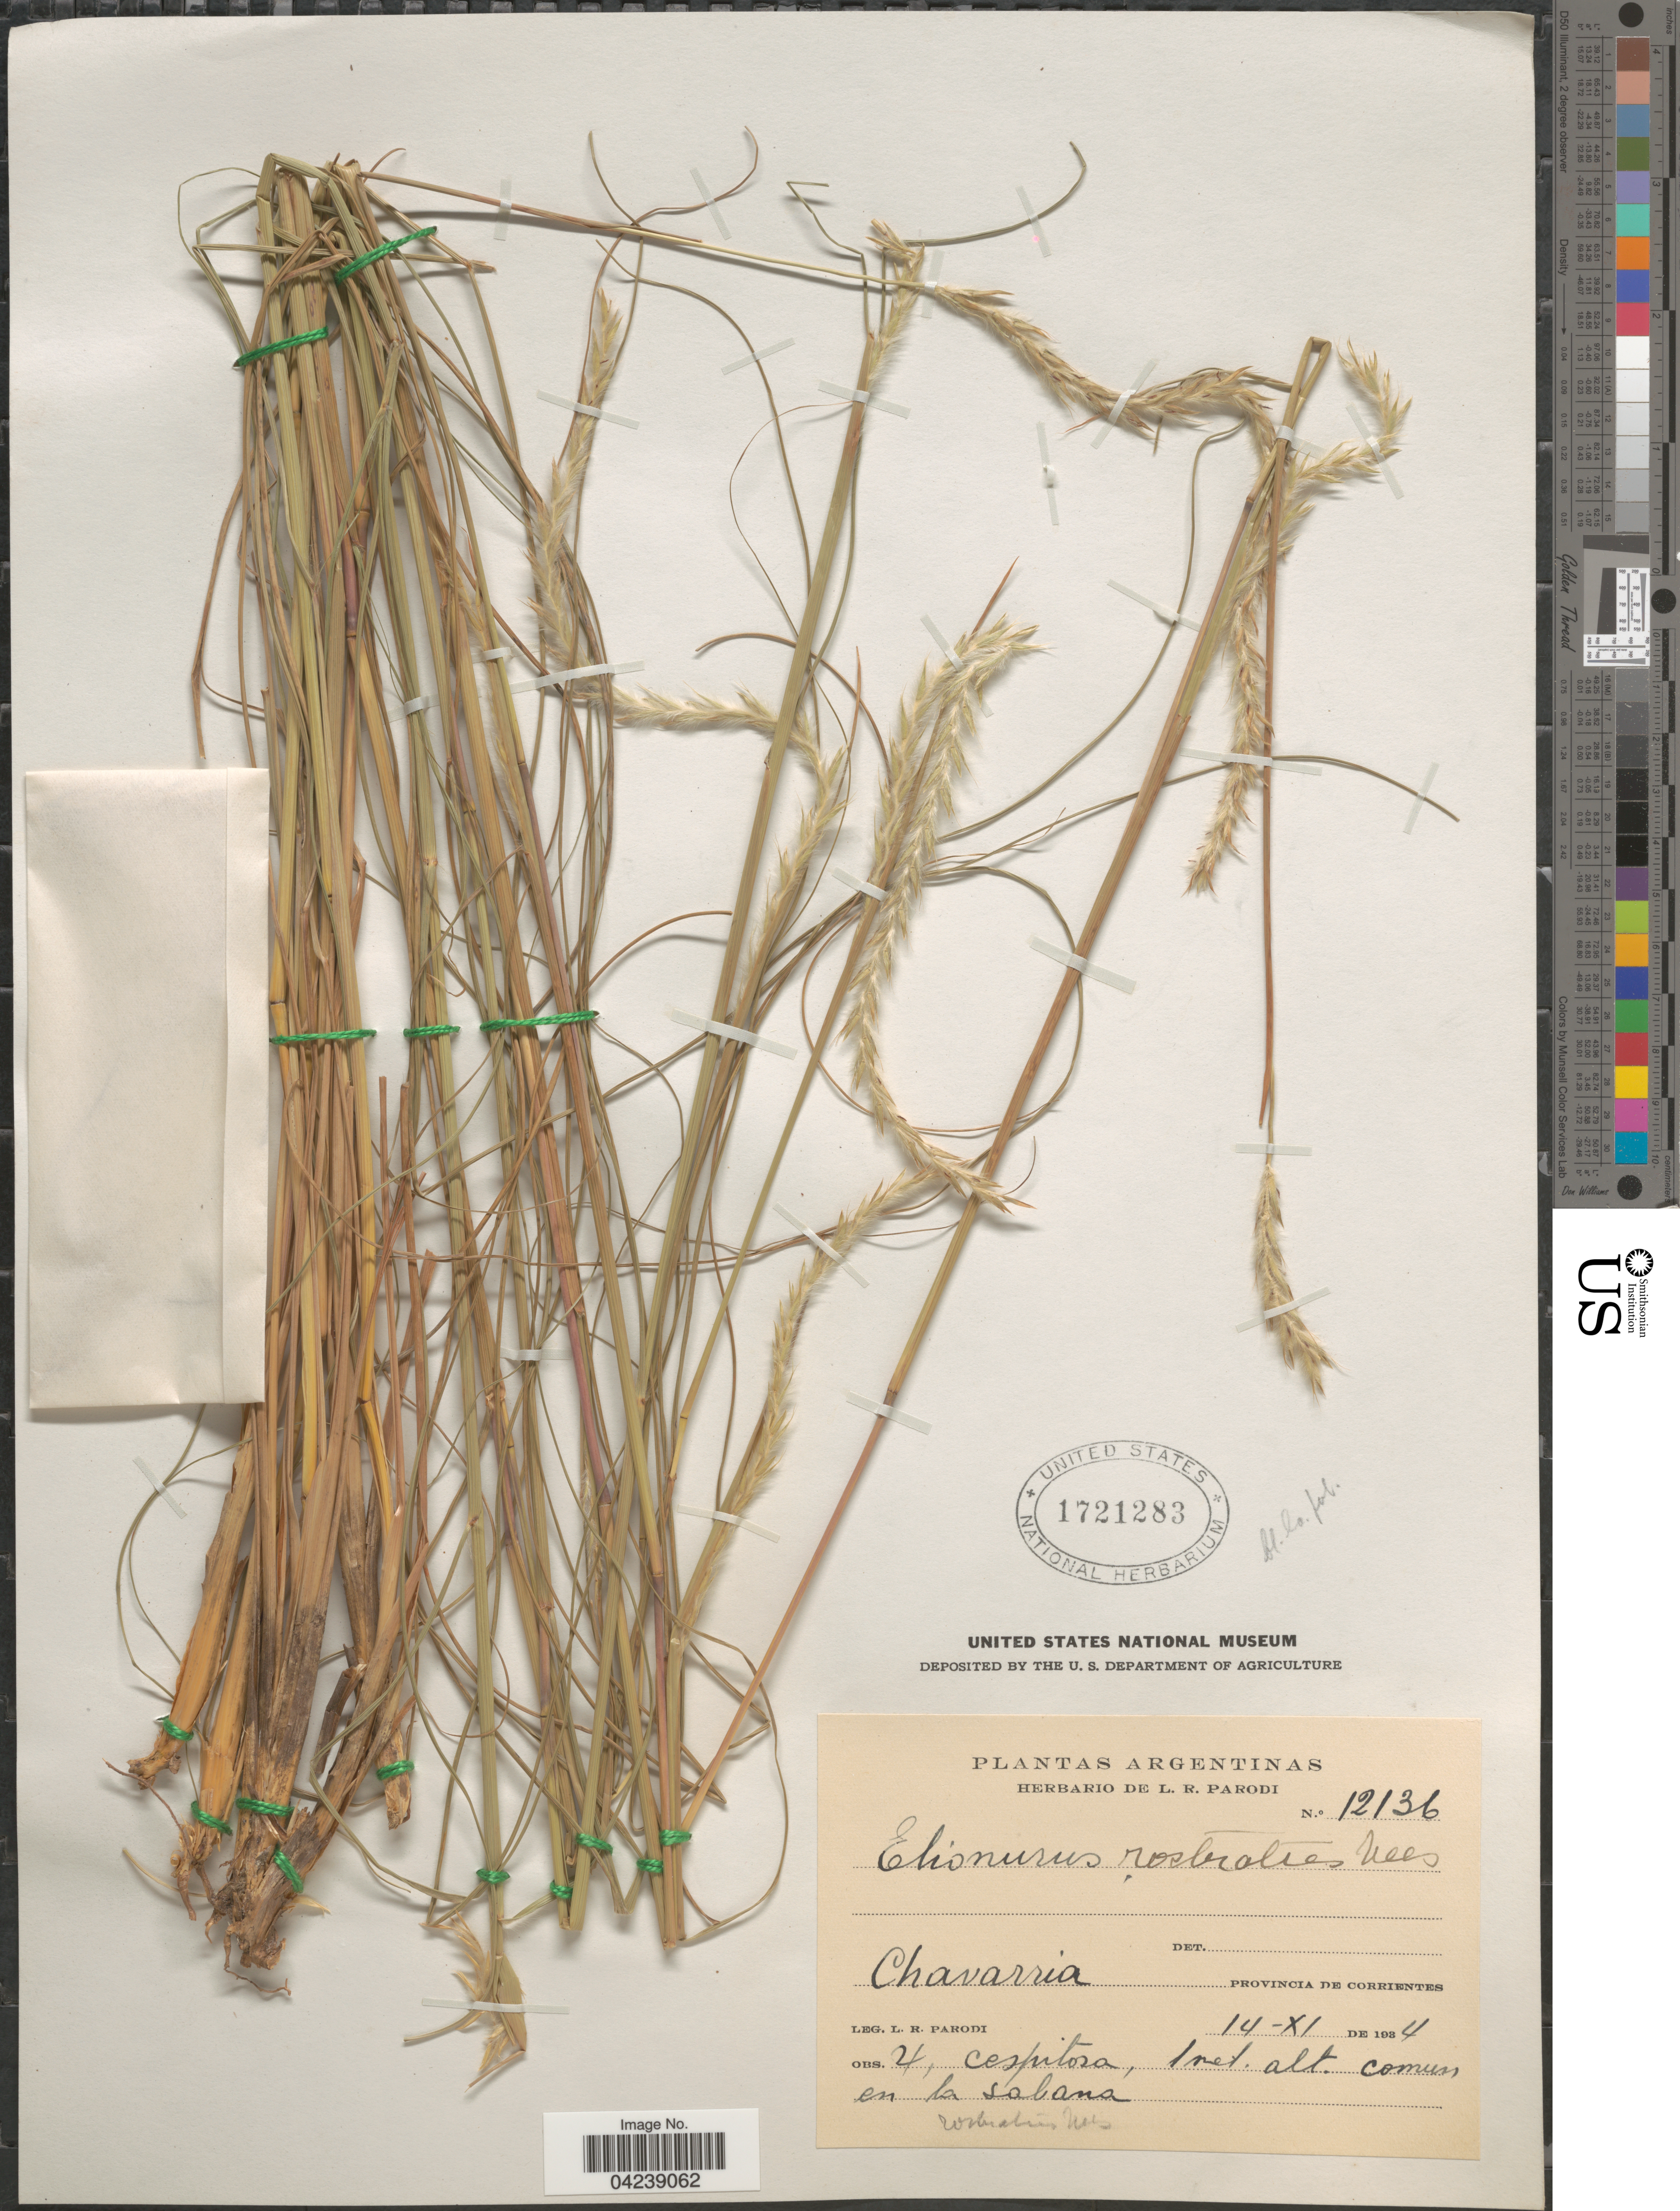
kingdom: Plantae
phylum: Tracheophyta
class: Liliopsida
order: Poales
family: Poaceae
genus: Elionurus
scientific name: Elionurus muticus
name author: (Spreng.) Kuntze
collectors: L. R. Parodi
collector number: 12136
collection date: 1934-11-14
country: Argentina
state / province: Corrientes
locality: Chavarria.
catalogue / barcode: US 1721283